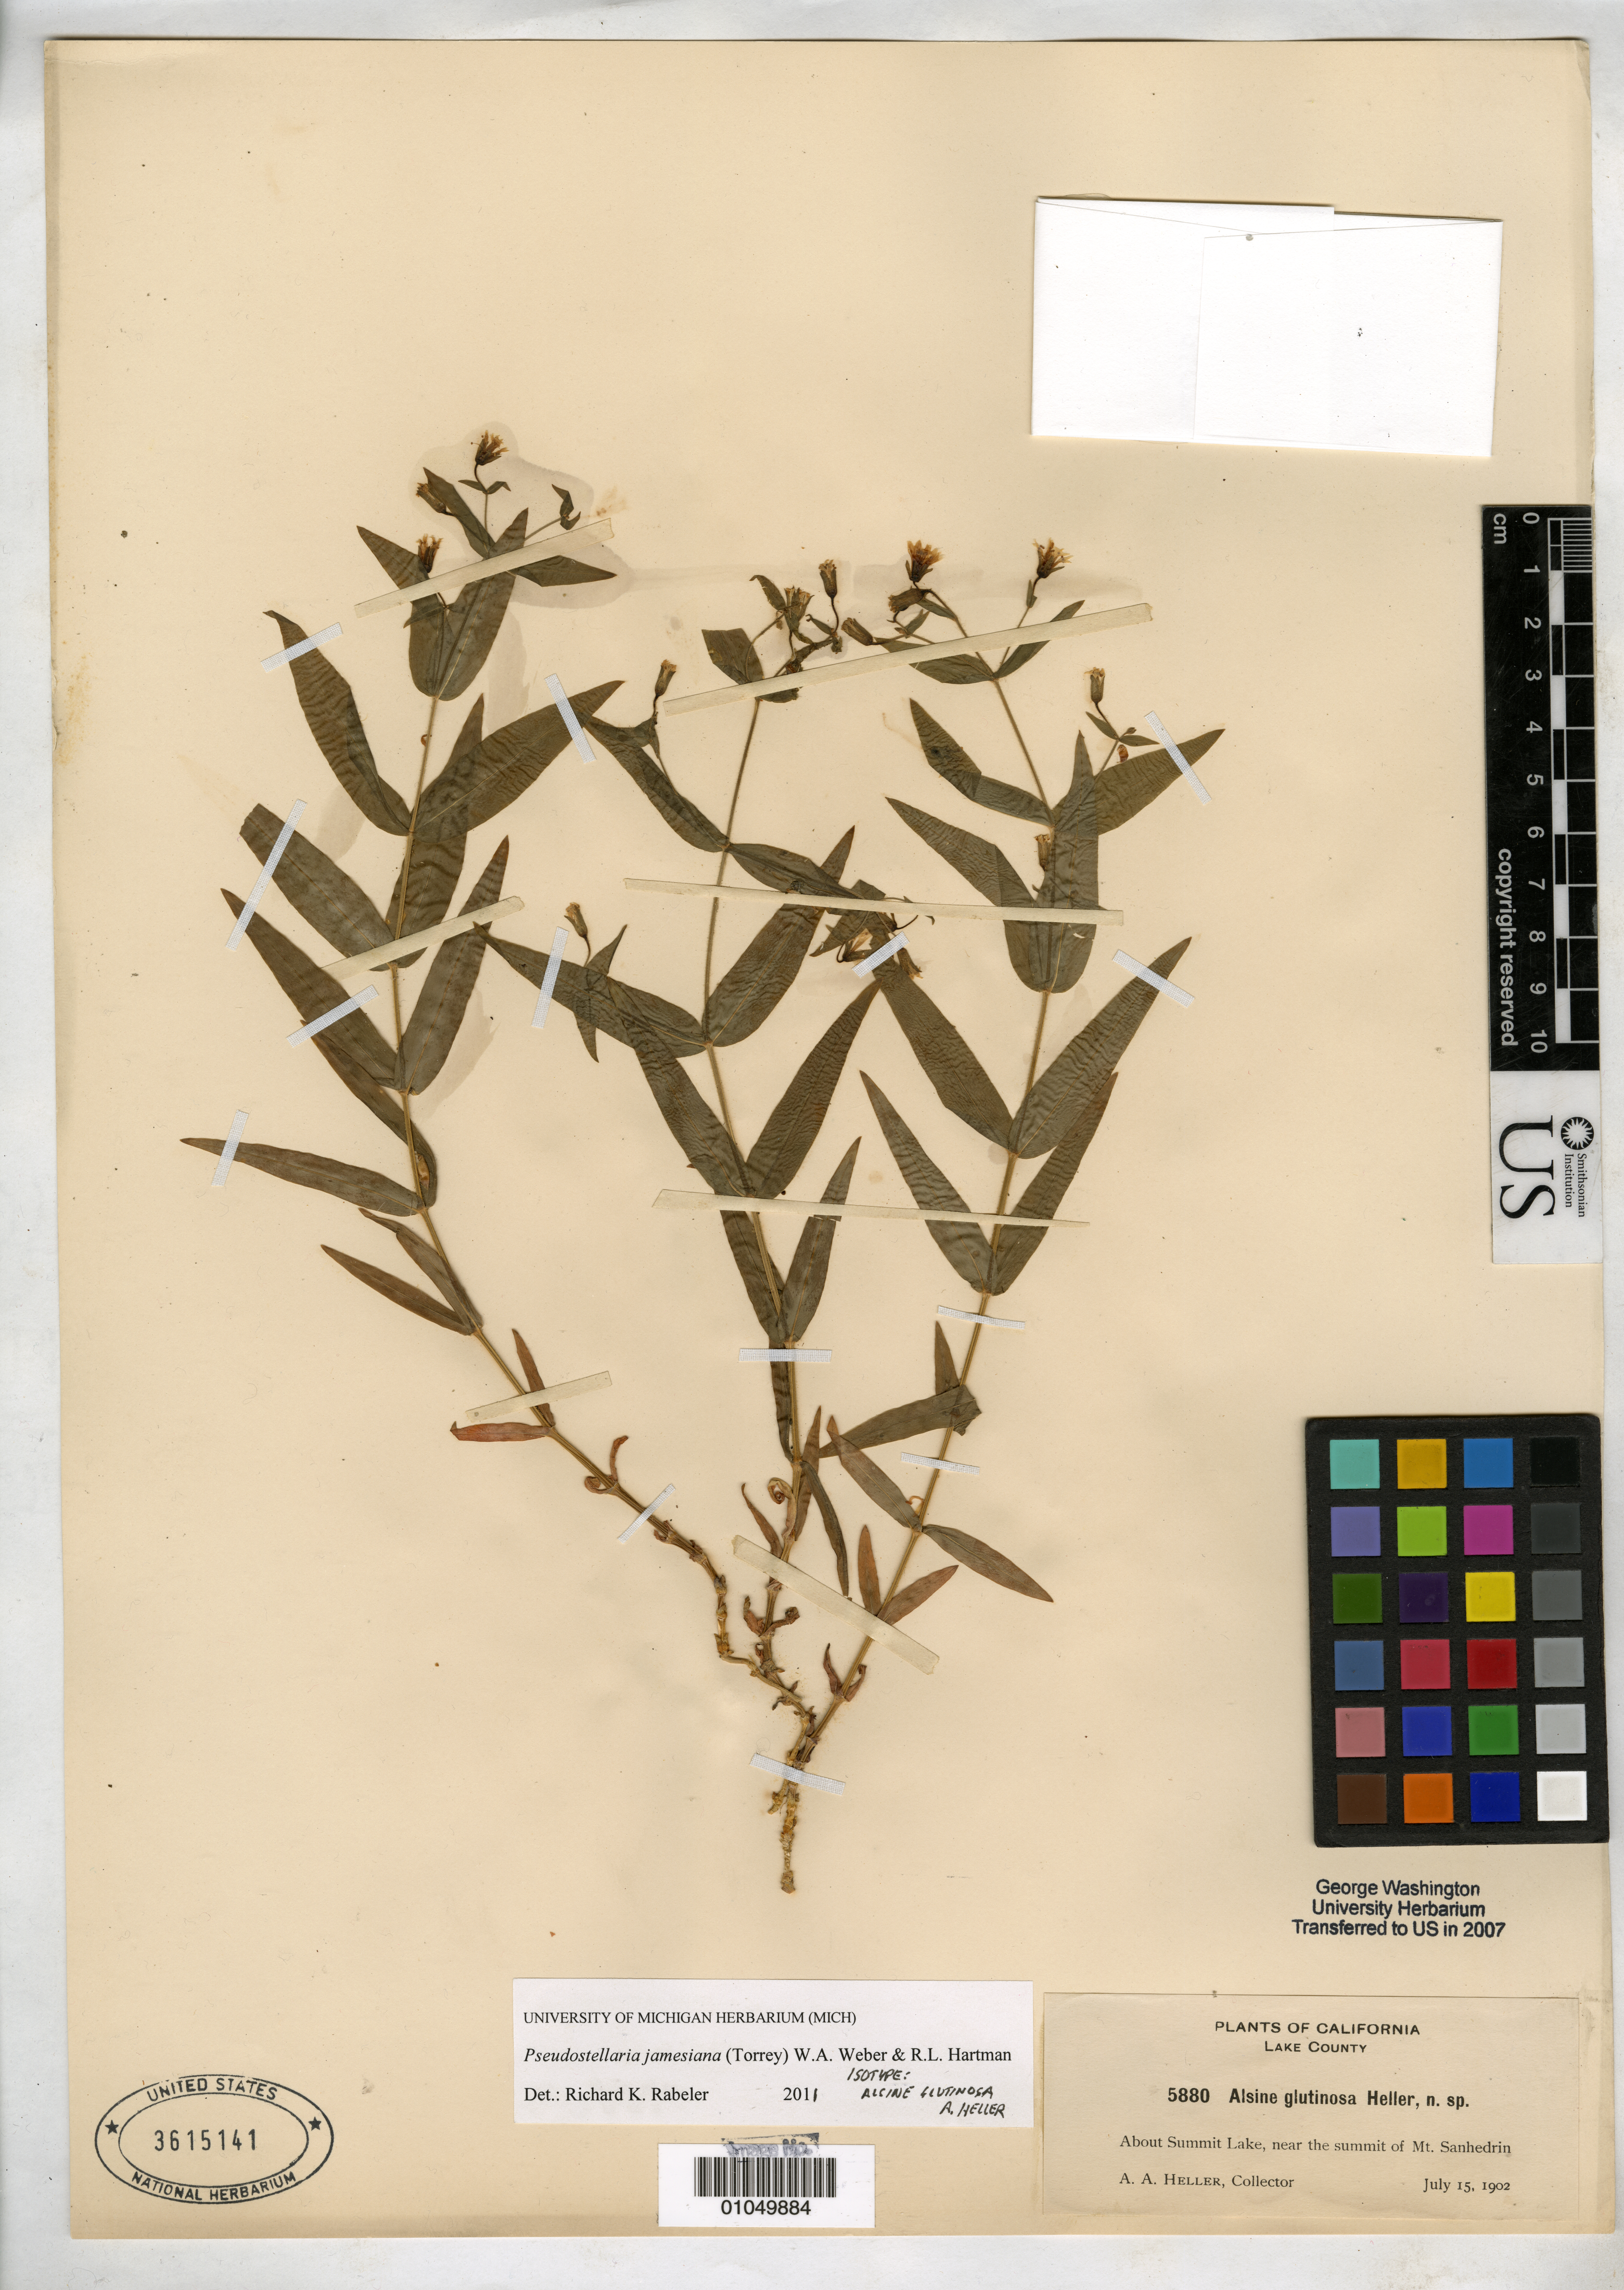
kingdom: Plantae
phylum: Tracheophyta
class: Magnoliopsida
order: Caryophyllales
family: Caryophyllaceae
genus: Alsine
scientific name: Alsine glutinosa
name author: A. Heller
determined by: Rabeler, R. K.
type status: Isotype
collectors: A. A. Heller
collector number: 5880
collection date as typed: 15 Jul 1902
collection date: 1902-07-15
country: United States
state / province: California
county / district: Lake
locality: About Summit Lake, near summit of Mt. Sanhedrin.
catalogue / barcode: US 3615141